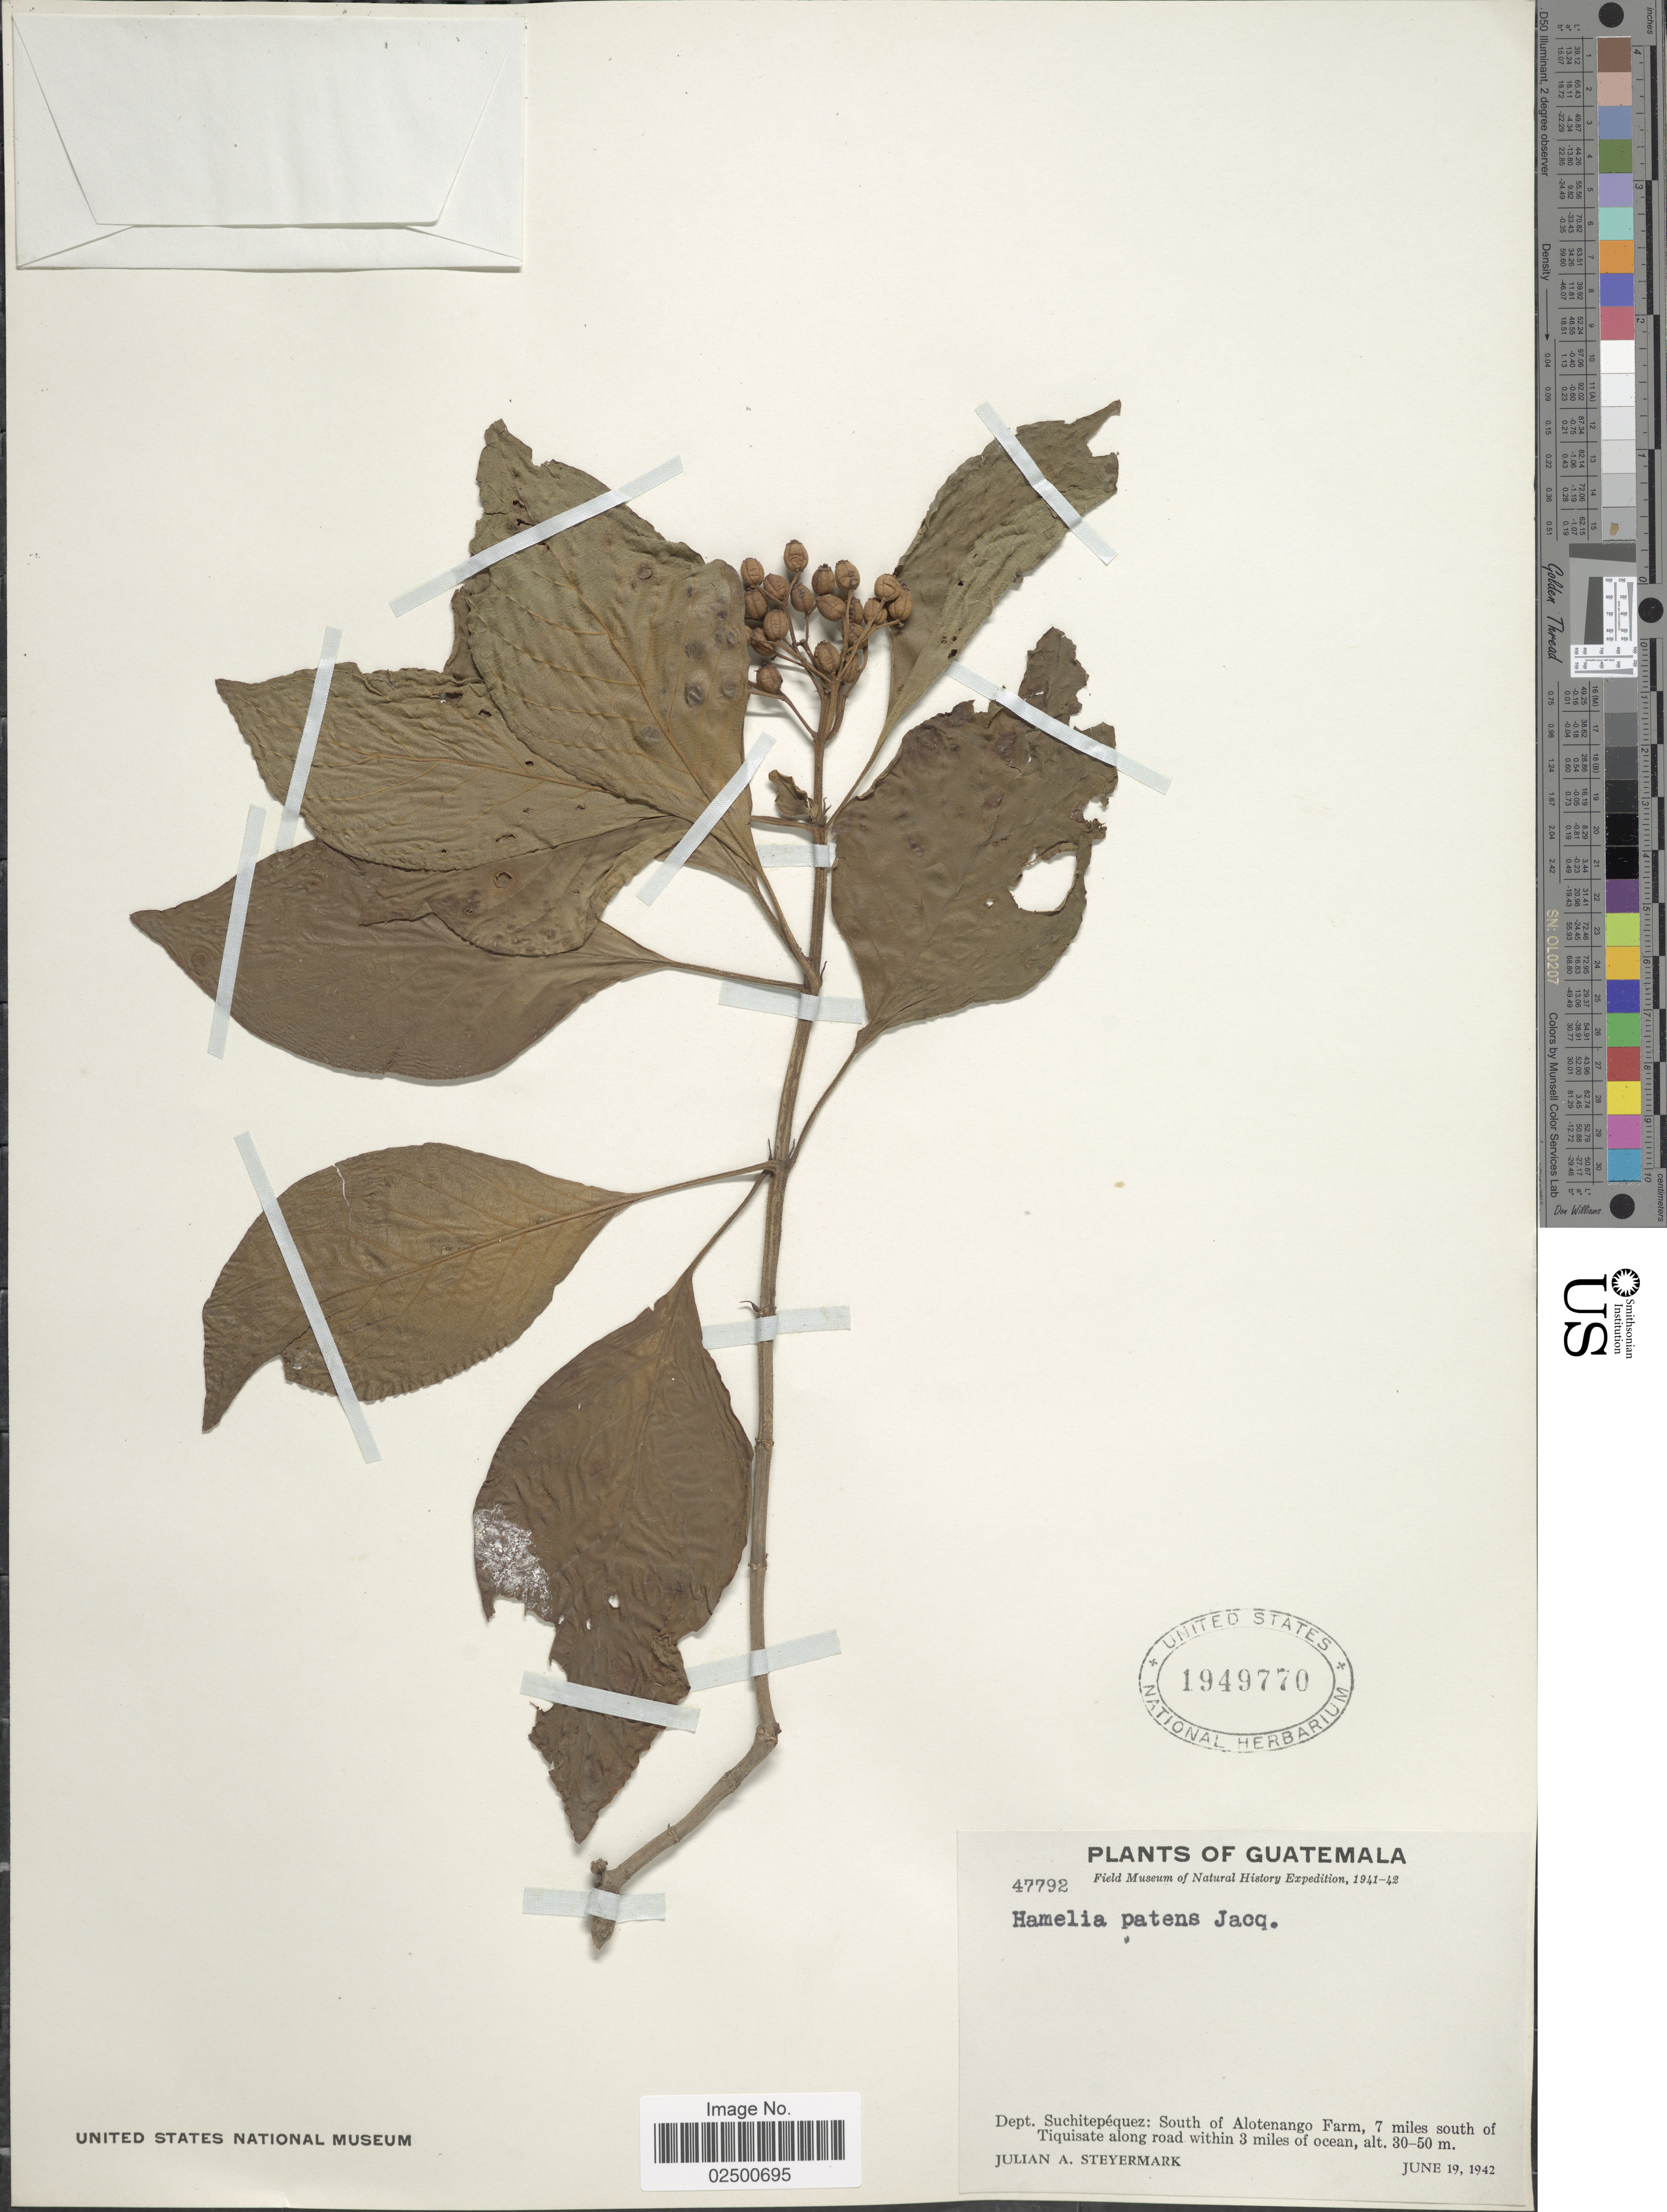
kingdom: Plantae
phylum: Tracheophyta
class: Magnoliopsida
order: Gentianales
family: Rubiaceae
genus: Hamelia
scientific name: Hamelia patens var. patens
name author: Jacq.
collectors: J. Steyermark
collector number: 47792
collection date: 1942-06-19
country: Guatemala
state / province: Suchitepéquez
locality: South of Alotenango Farm, 7 miles south of Tiquisate along road within 3 miles of ocean.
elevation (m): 30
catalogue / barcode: US 1949770